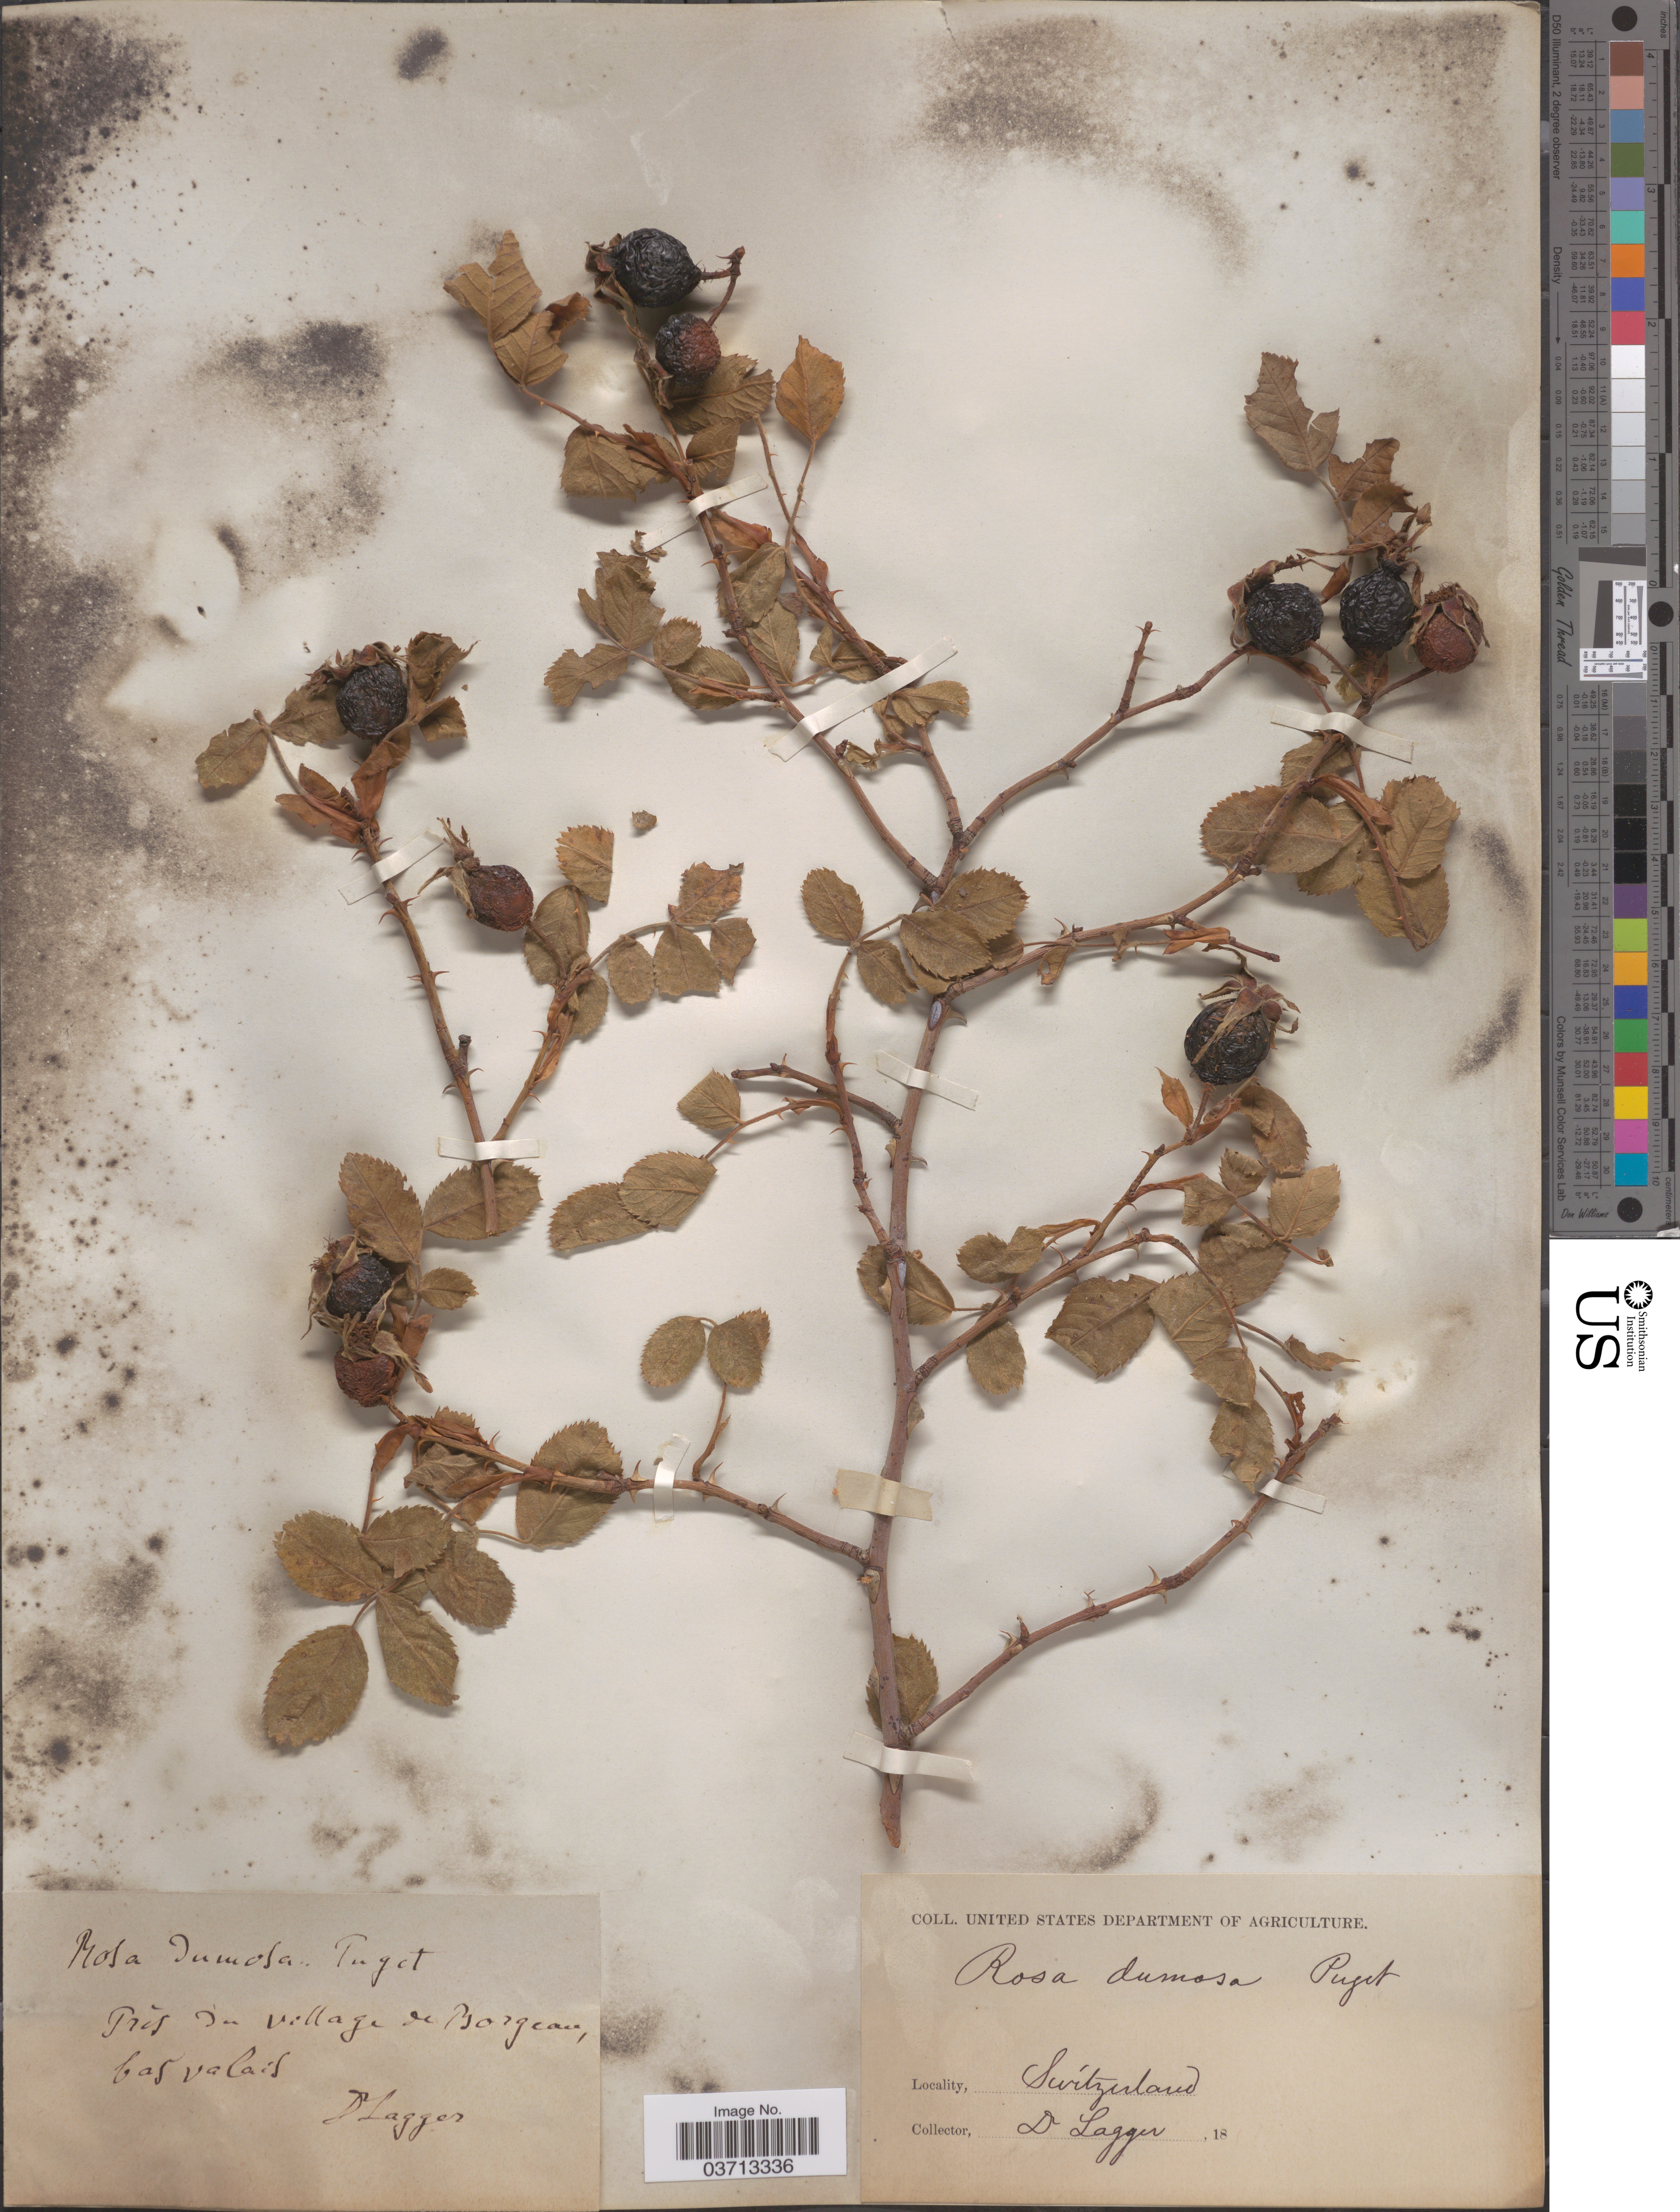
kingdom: Plantae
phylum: Tracheophyta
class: Magnoliopsida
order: Rosales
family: Rosaceae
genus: Rosa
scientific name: Rosa dumosa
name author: Salisb.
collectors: F. J. Lagger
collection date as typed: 18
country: Switzerland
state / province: Valais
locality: Prés du village de Borgeau, bas valais.